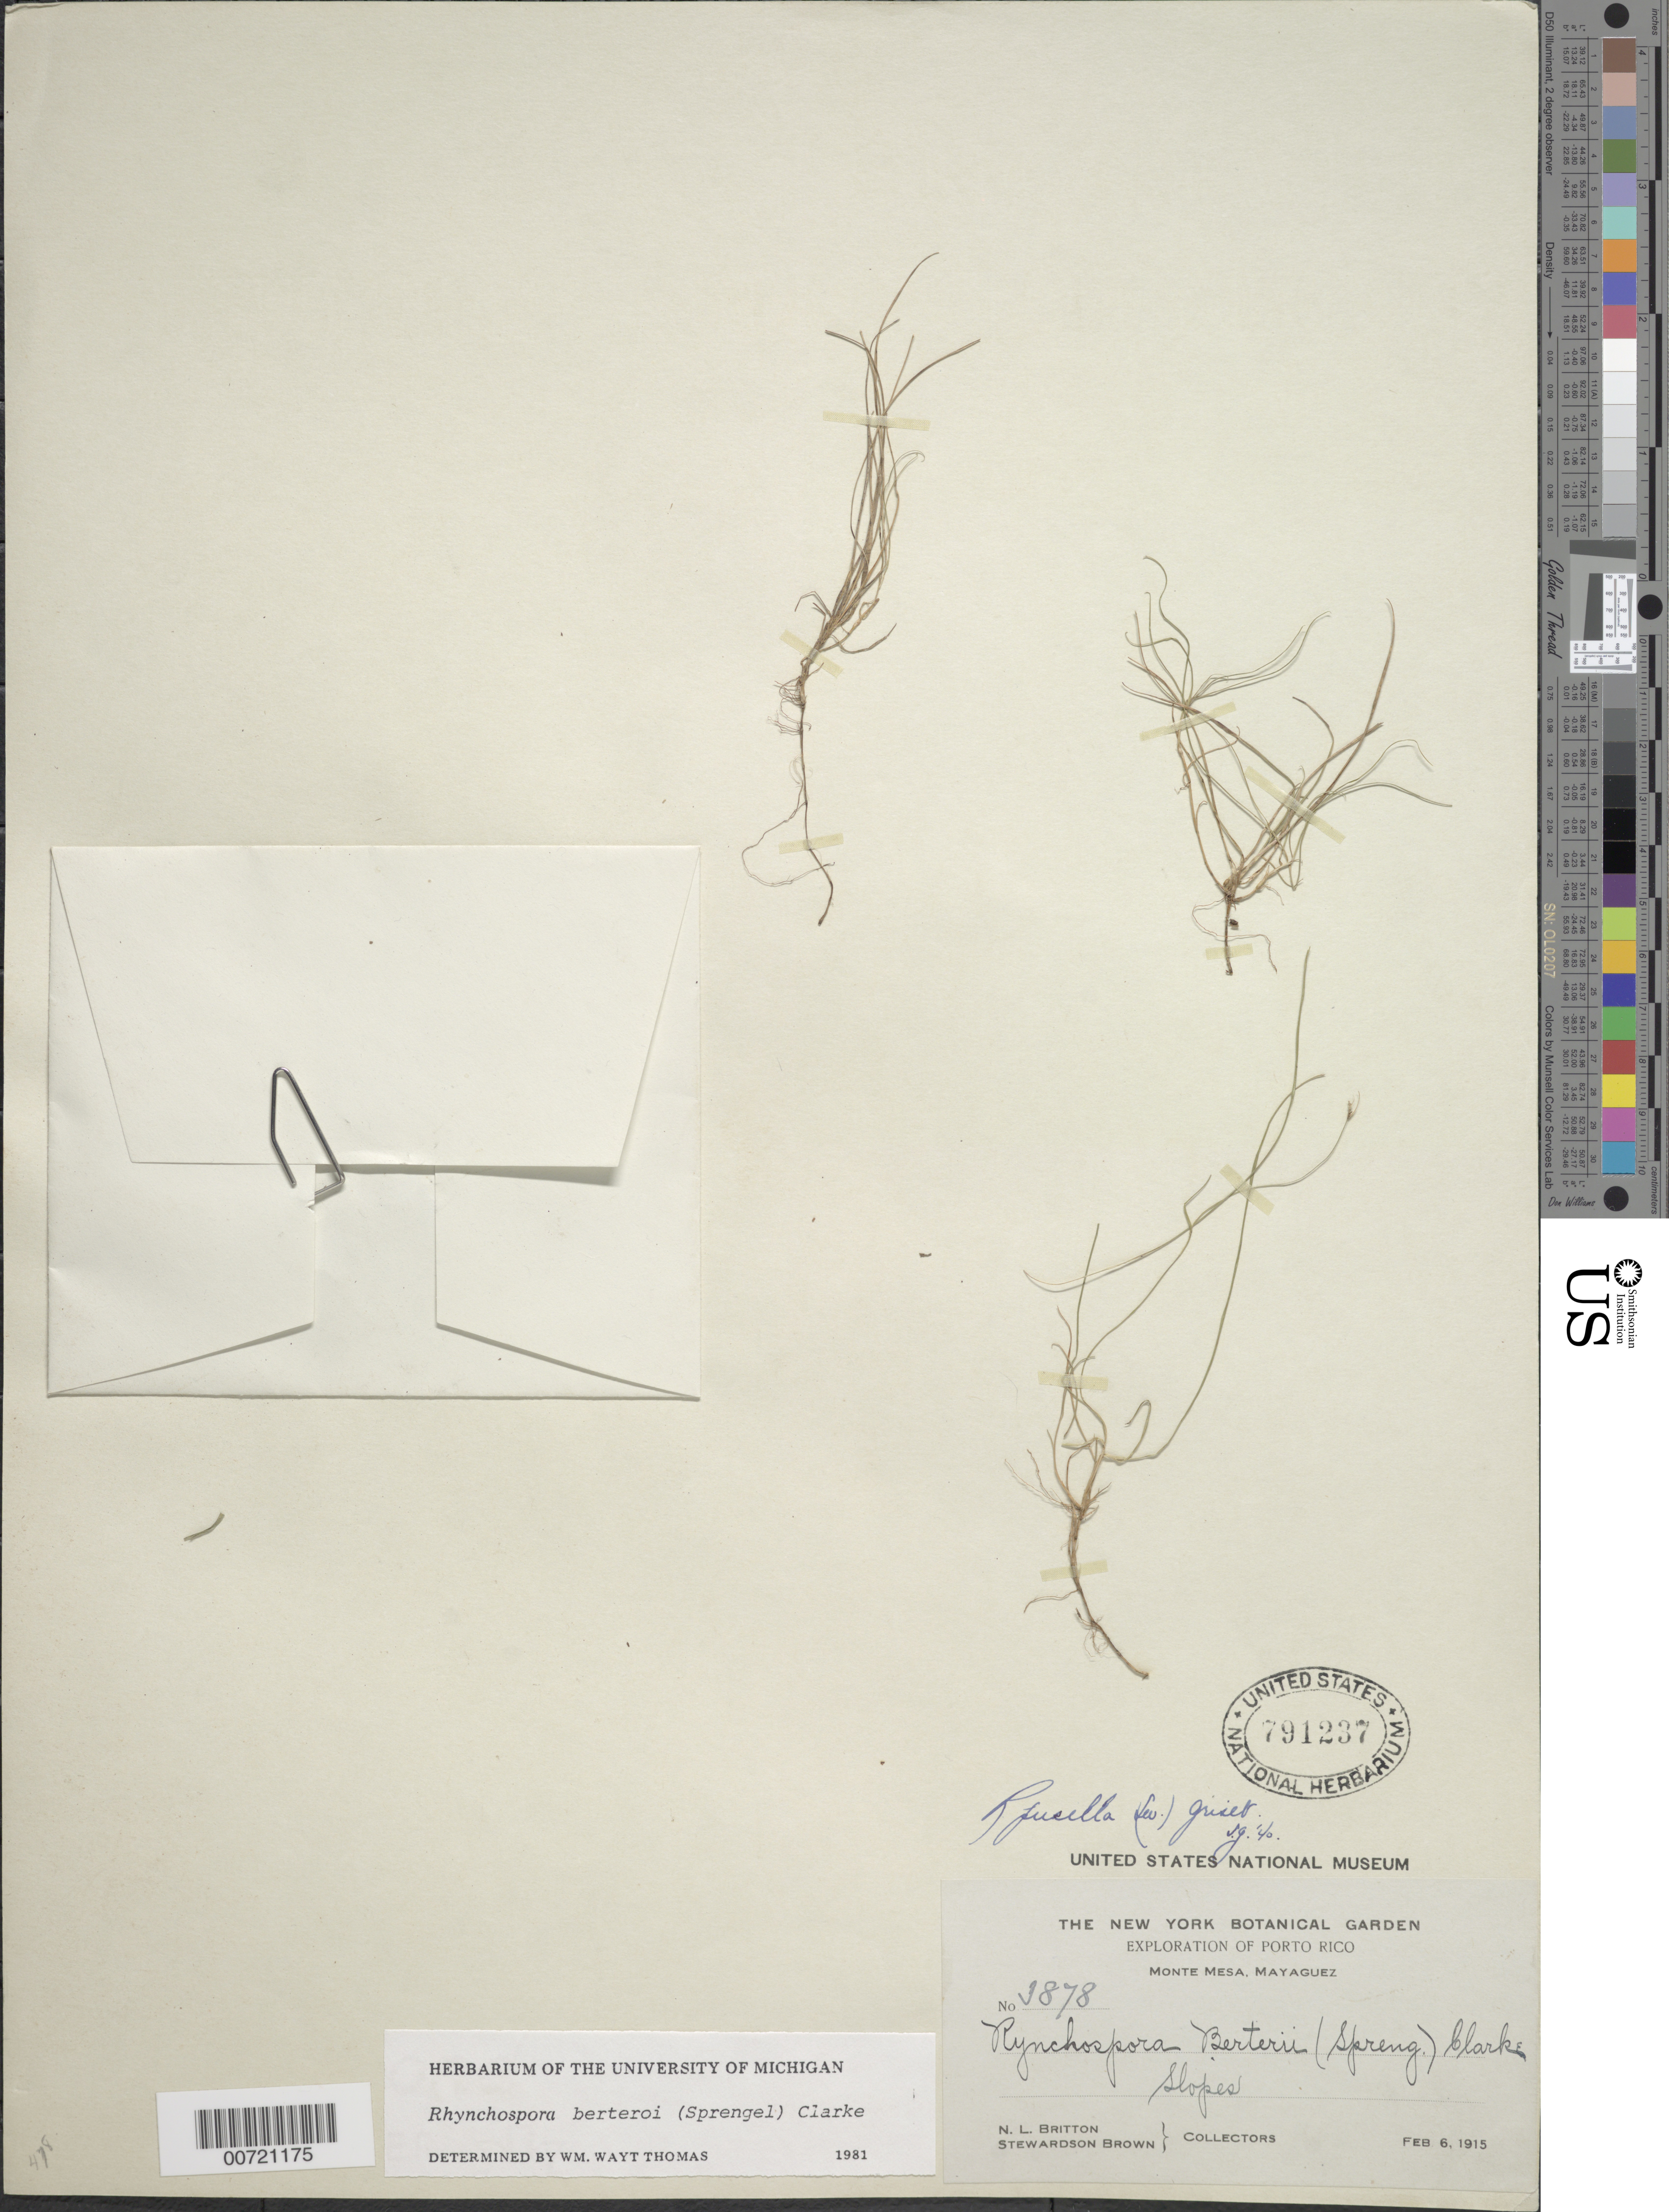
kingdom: Plantae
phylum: Tracheophyta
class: Liliopsida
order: Poales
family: Cyperaceae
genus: Rhynchospora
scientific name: Rhynchospora berteroi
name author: (Spreng.) C.B. Clarke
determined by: Thomas, W. W.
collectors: N. Britton & S. Brown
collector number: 3878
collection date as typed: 06 Feb 1915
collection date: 1915-02-06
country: Puerto Rico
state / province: Mayagüez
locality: Monte Mesa, Mayagüez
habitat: Slopes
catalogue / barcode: US 791237